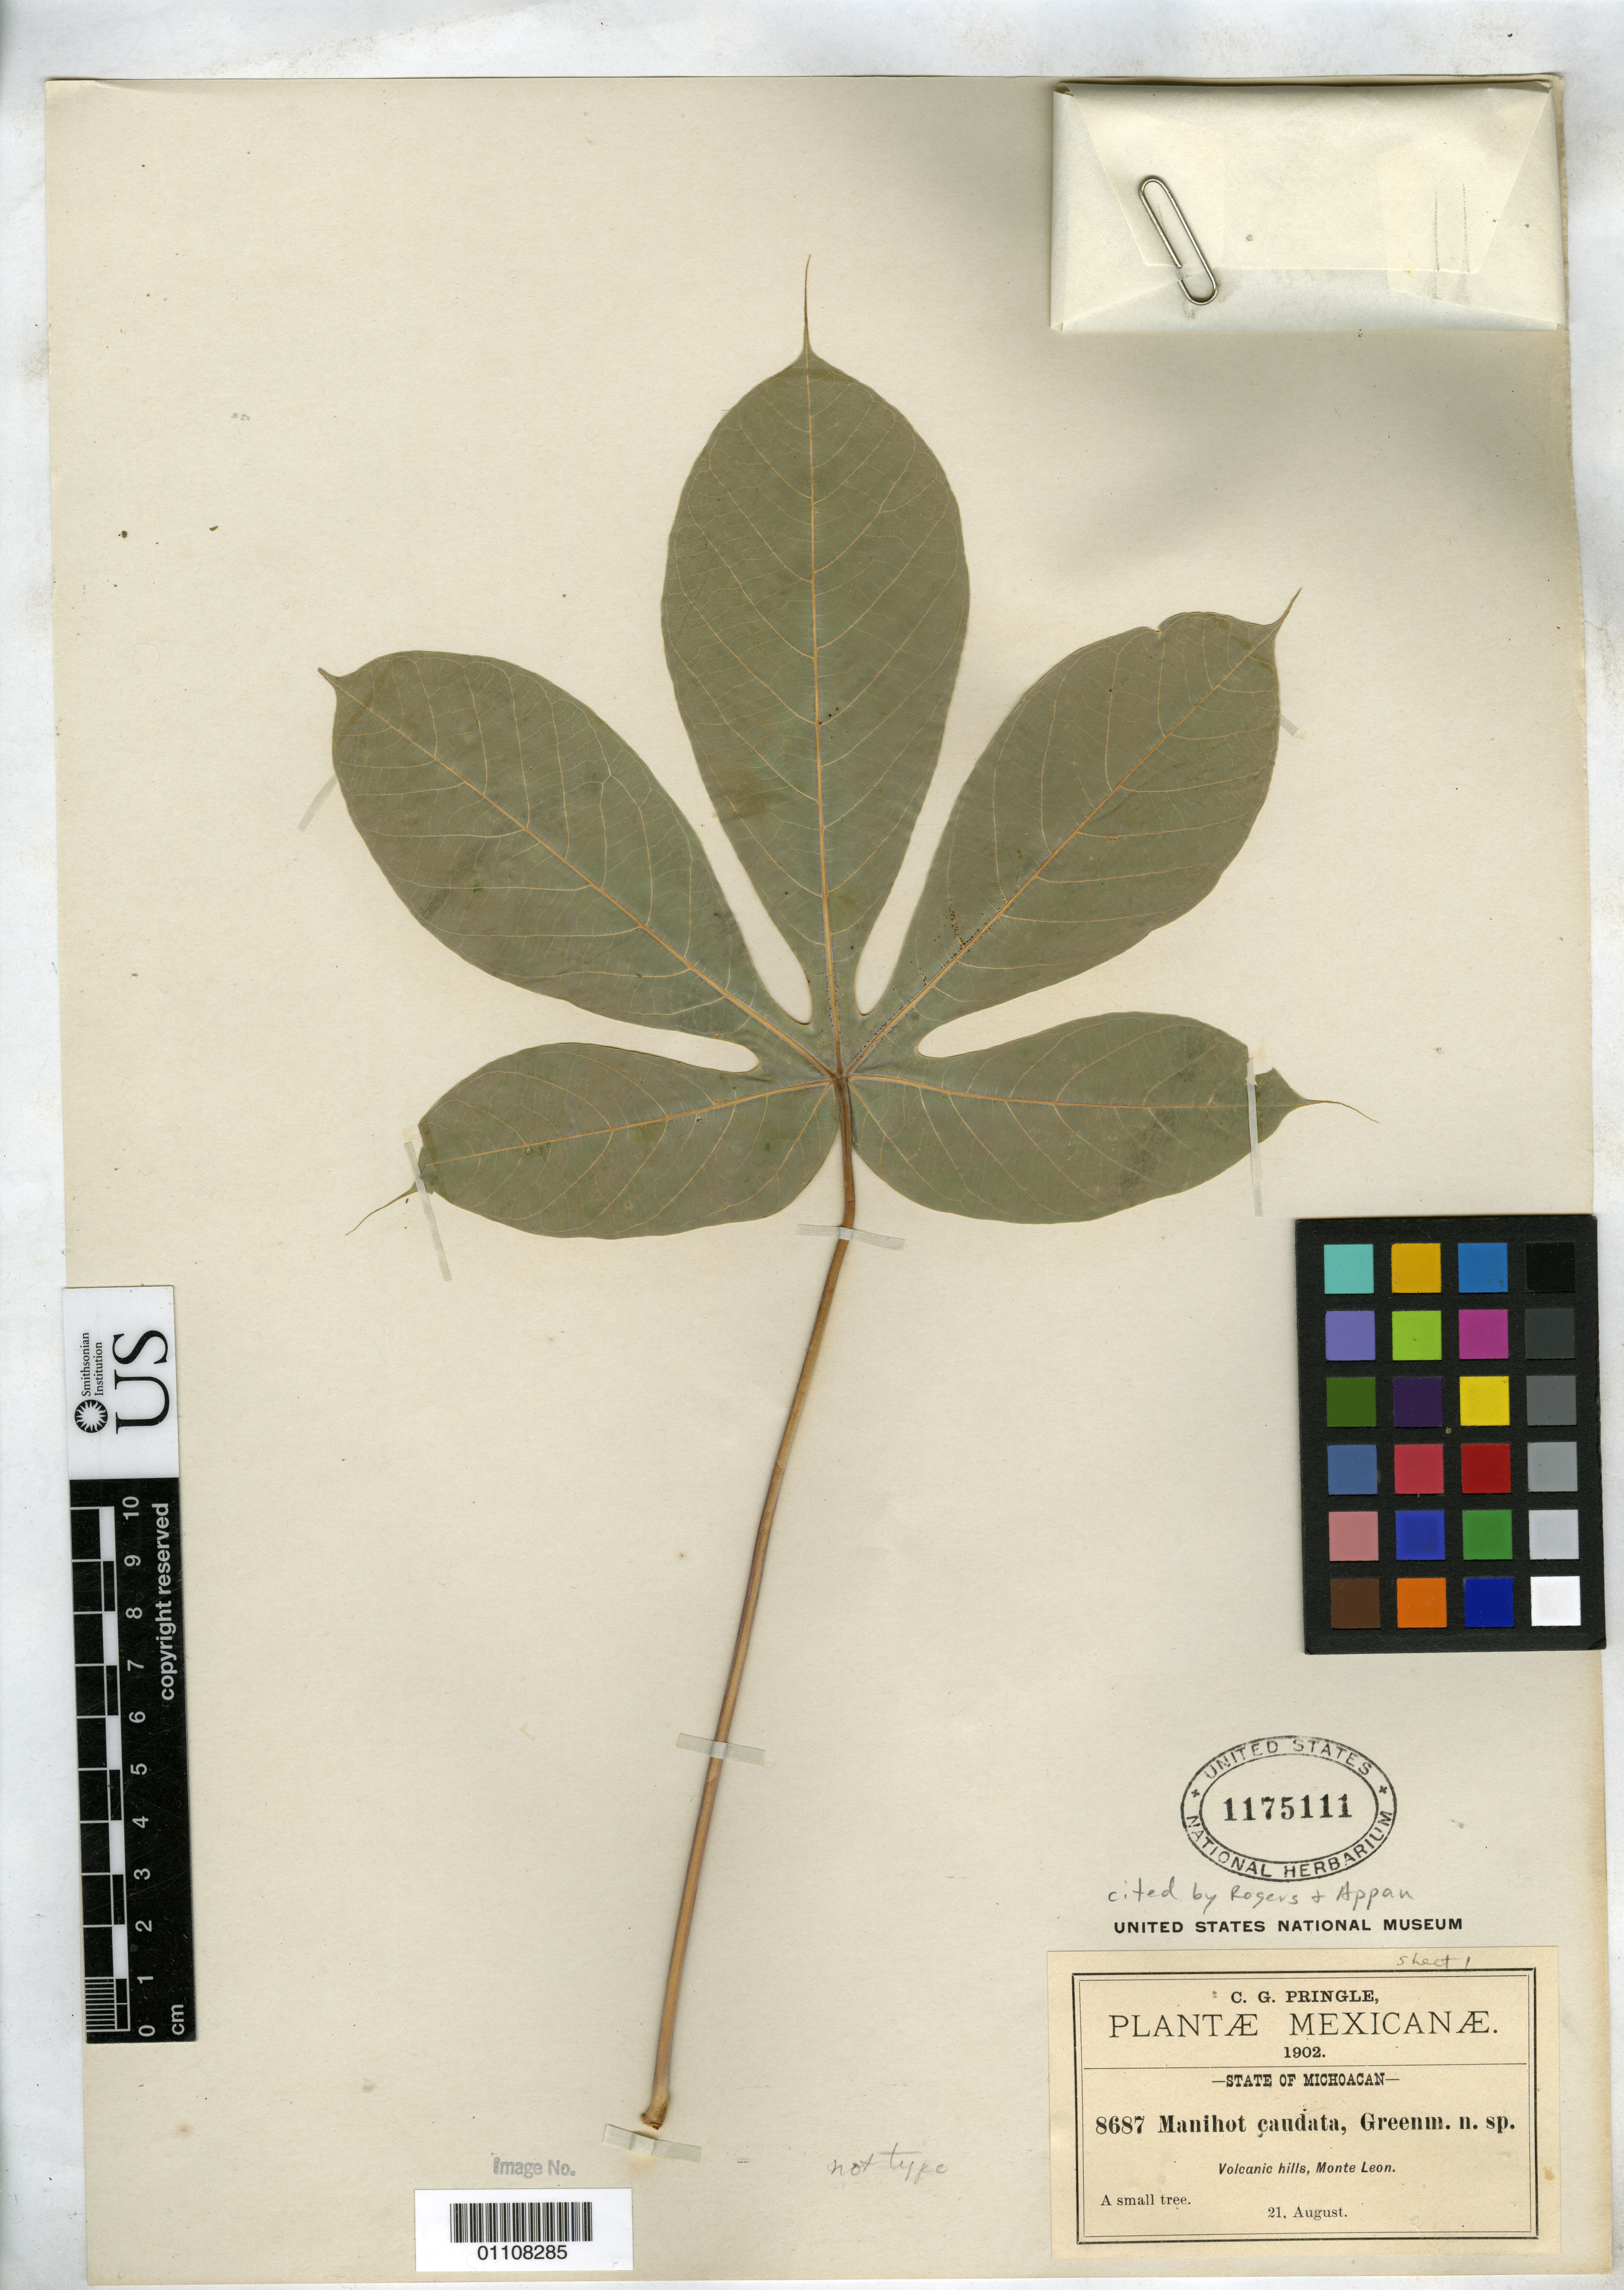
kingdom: Plantae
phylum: Tracheophyta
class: Magnoliopsida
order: Malpighiales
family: Euphorbiaceae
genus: Manihot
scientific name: Manihot caudata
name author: Greenm.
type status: Isosyntype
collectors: C. G. Pringle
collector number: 8687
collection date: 1902-08-21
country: Mexico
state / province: Michoacan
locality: Monte Leon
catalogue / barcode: US 1175111